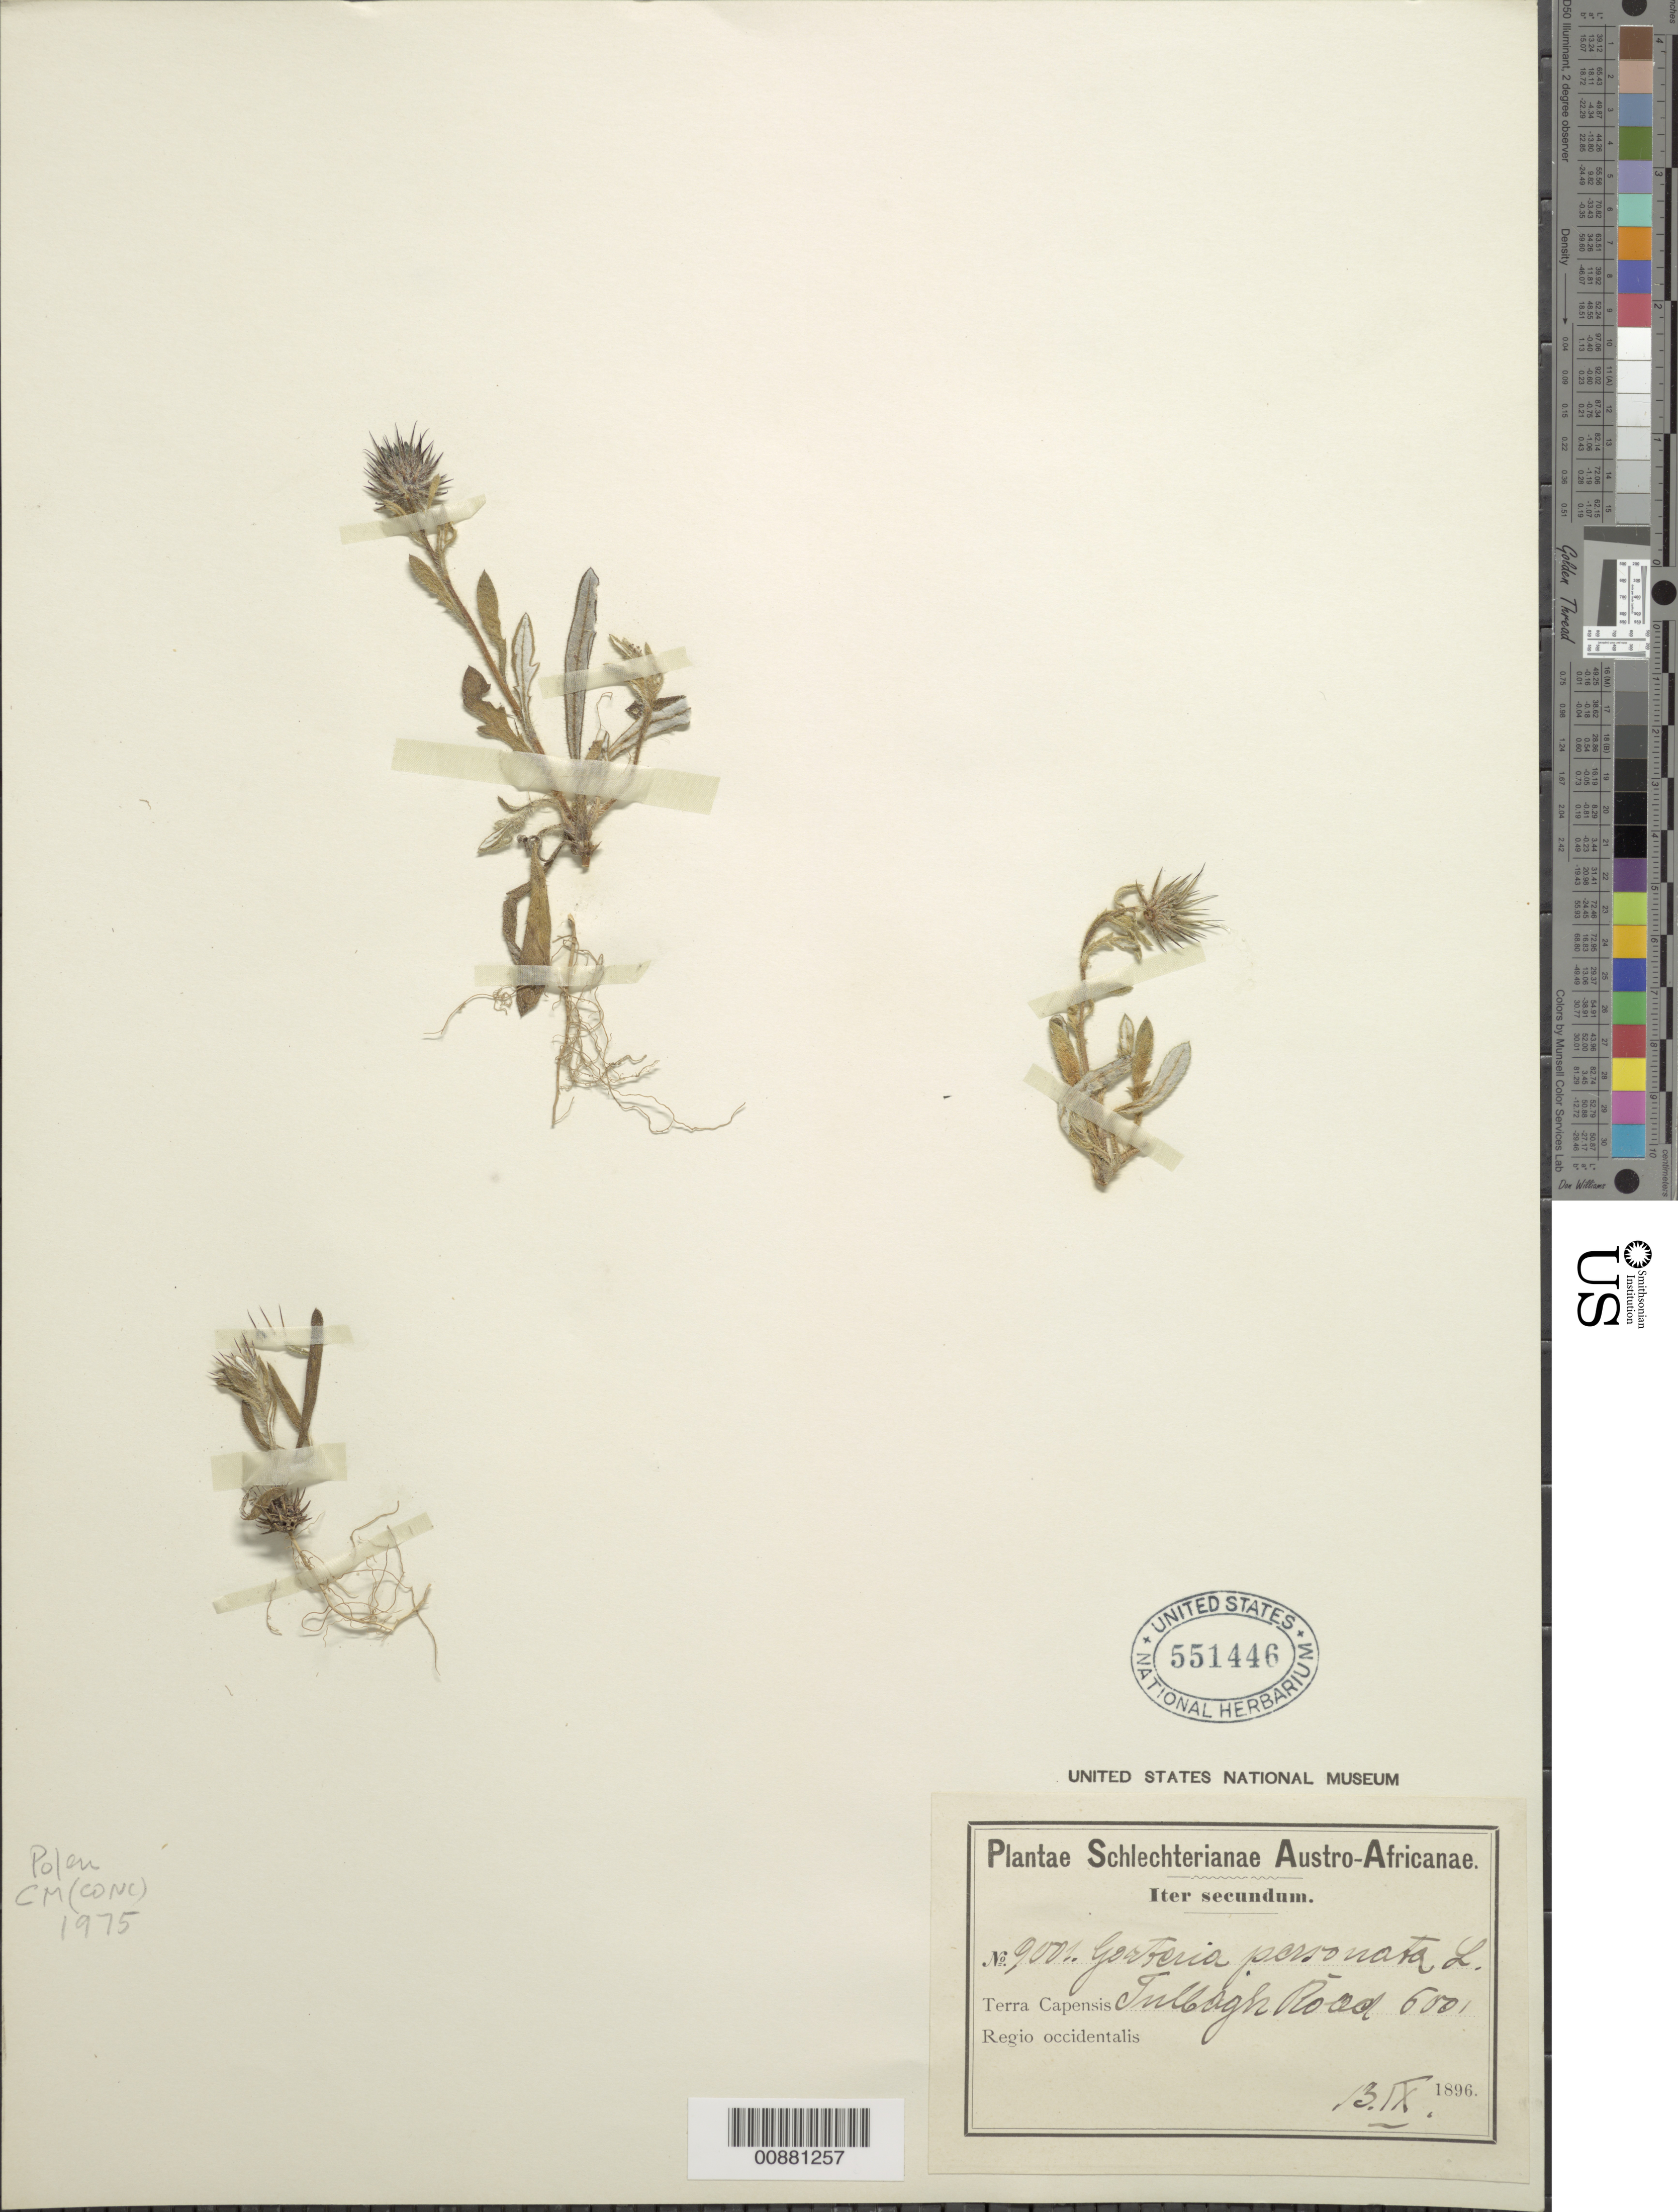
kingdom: Plantae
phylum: Tracheophyta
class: Magnoliopsida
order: Asterales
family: Asteraceae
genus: Gorteria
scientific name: Gorteria personata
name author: L.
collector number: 9001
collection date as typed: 13 September 1896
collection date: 1896-09-13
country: South Africa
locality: Tulbogh Road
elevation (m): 183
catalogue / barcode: US 551446